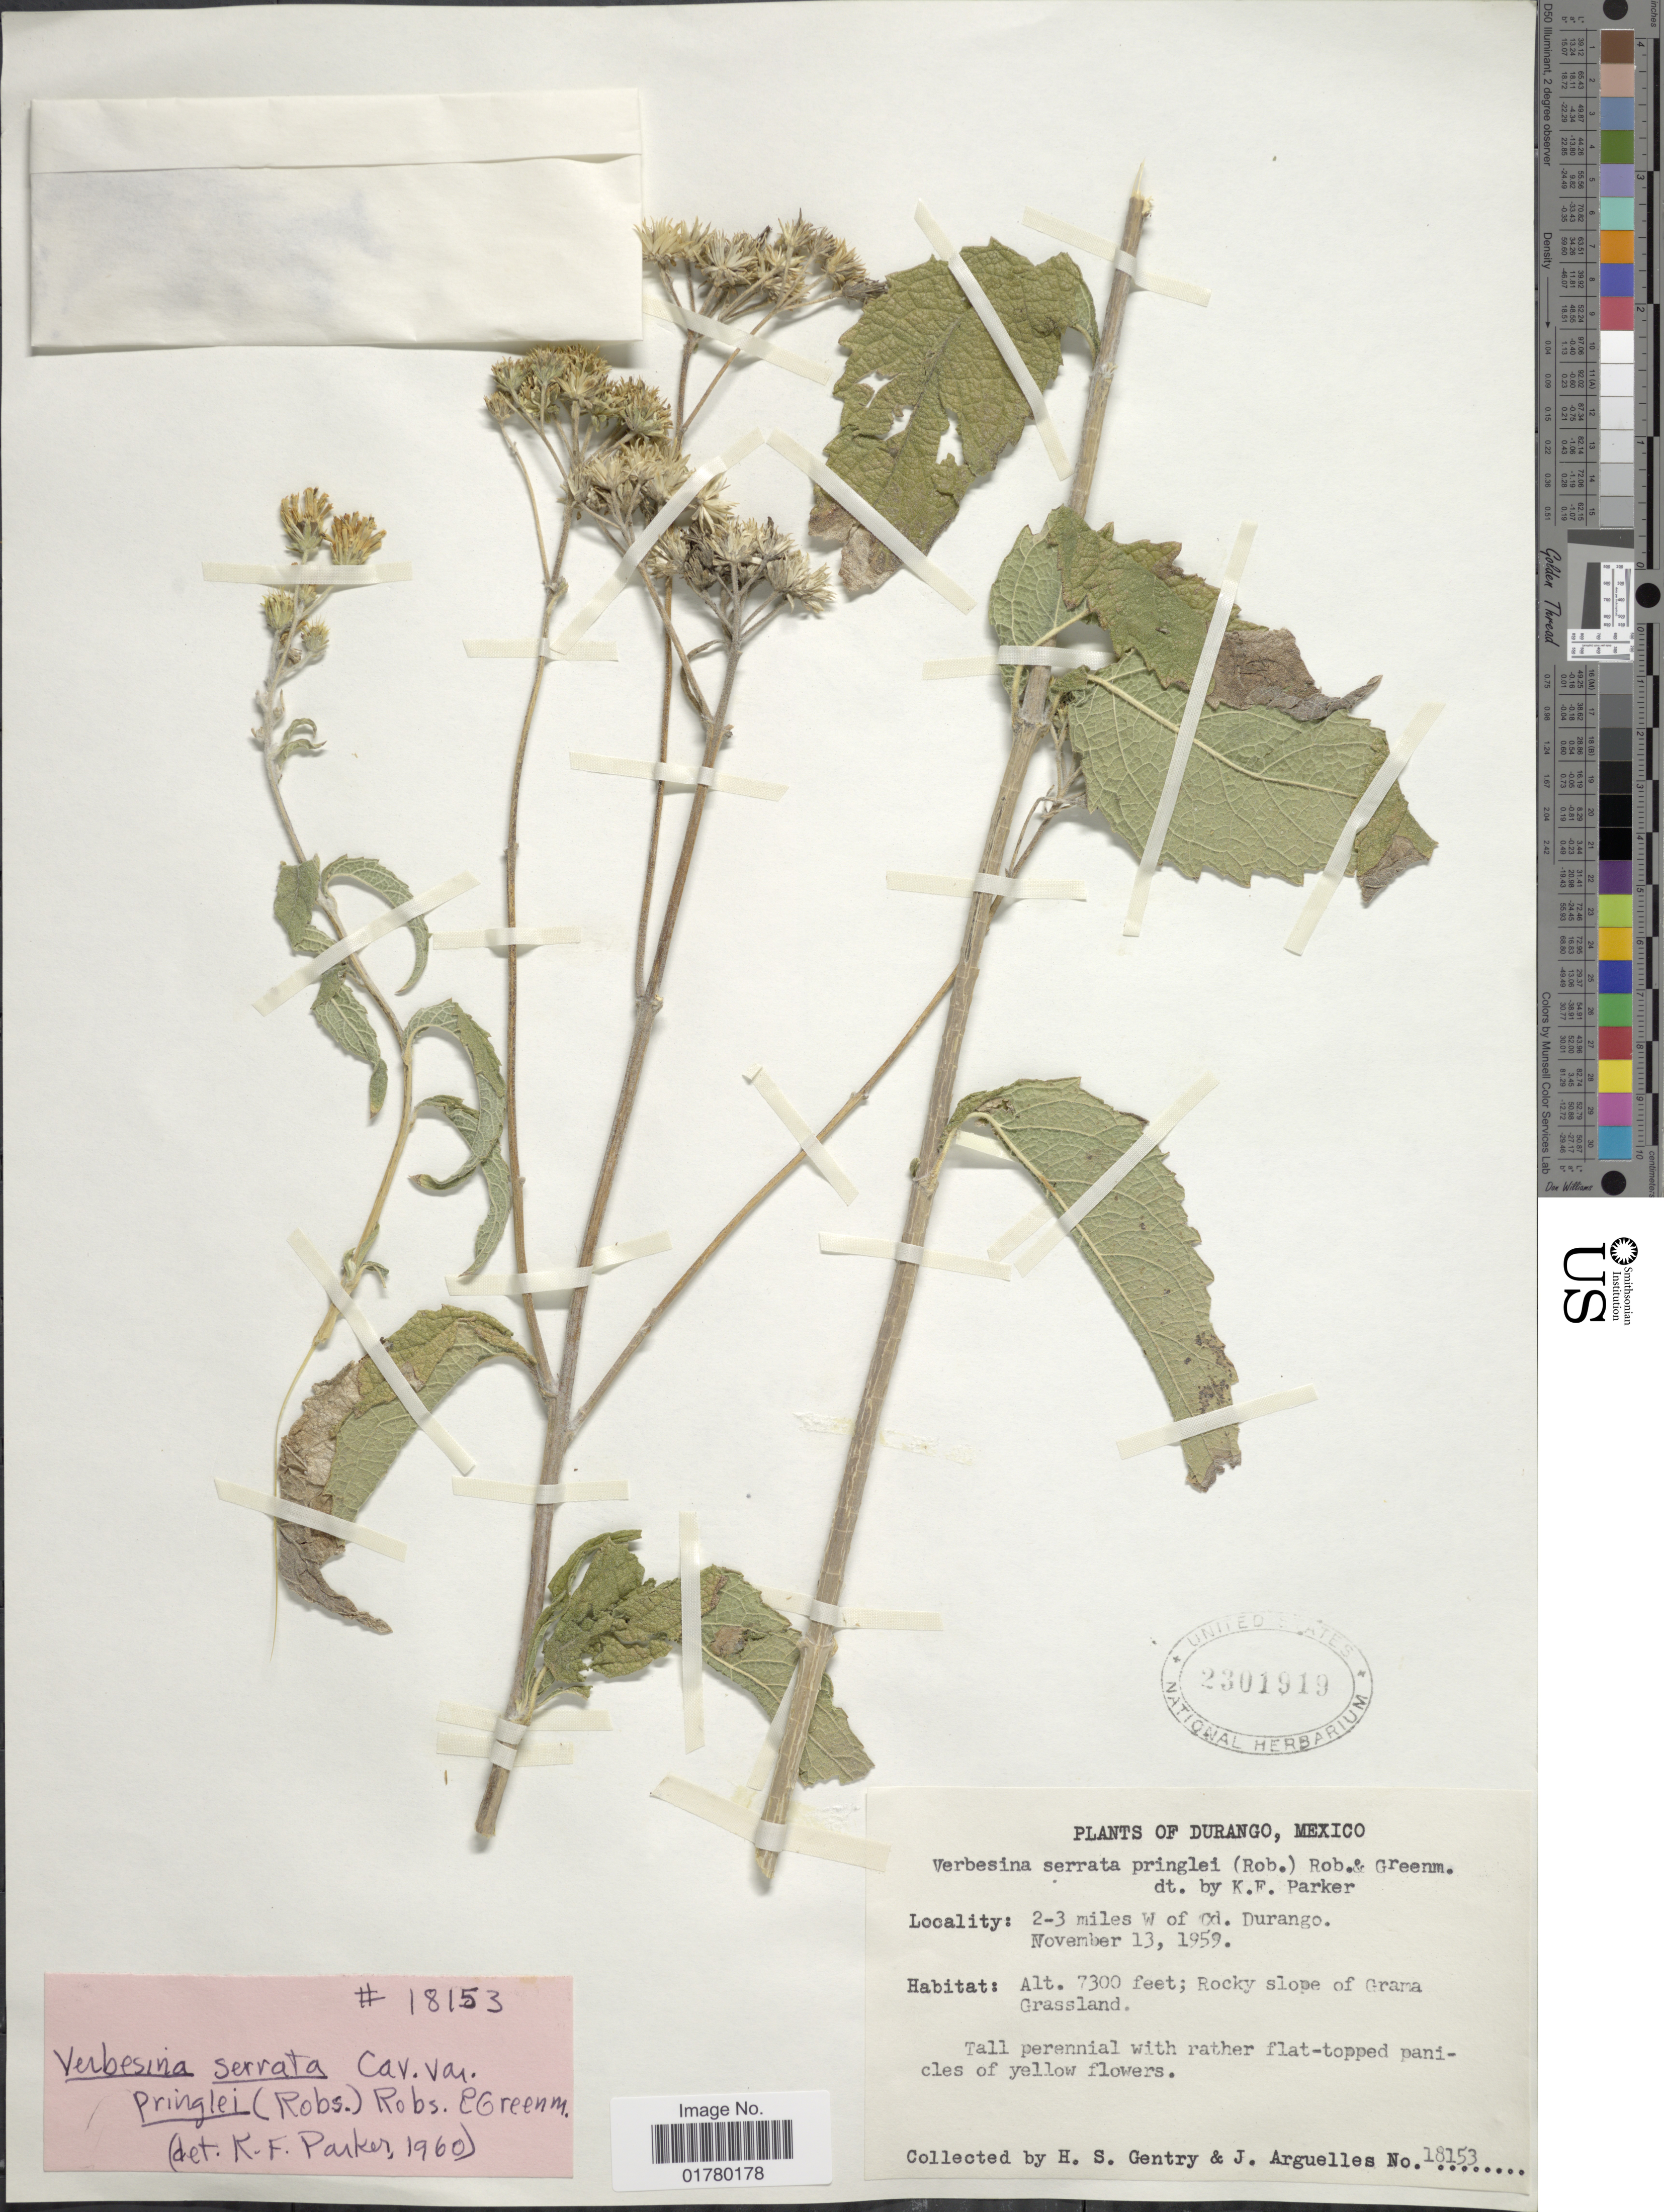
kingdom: Plantae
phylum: Tracheophyta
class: Magnoliopsida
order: Asterales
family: Asteraceae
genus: Verbesina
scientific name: Verbesina serrata var. pringlei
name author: (B.L. Rob.) B.L. Rob. & Greenm.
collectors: H. S. Gentry & J. Arguelles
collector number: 18153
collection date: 1959-11-13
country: Mexico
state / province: Durango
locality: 2-3 miles W of Cd. Durango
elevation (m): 2225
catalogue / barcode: US 2301919